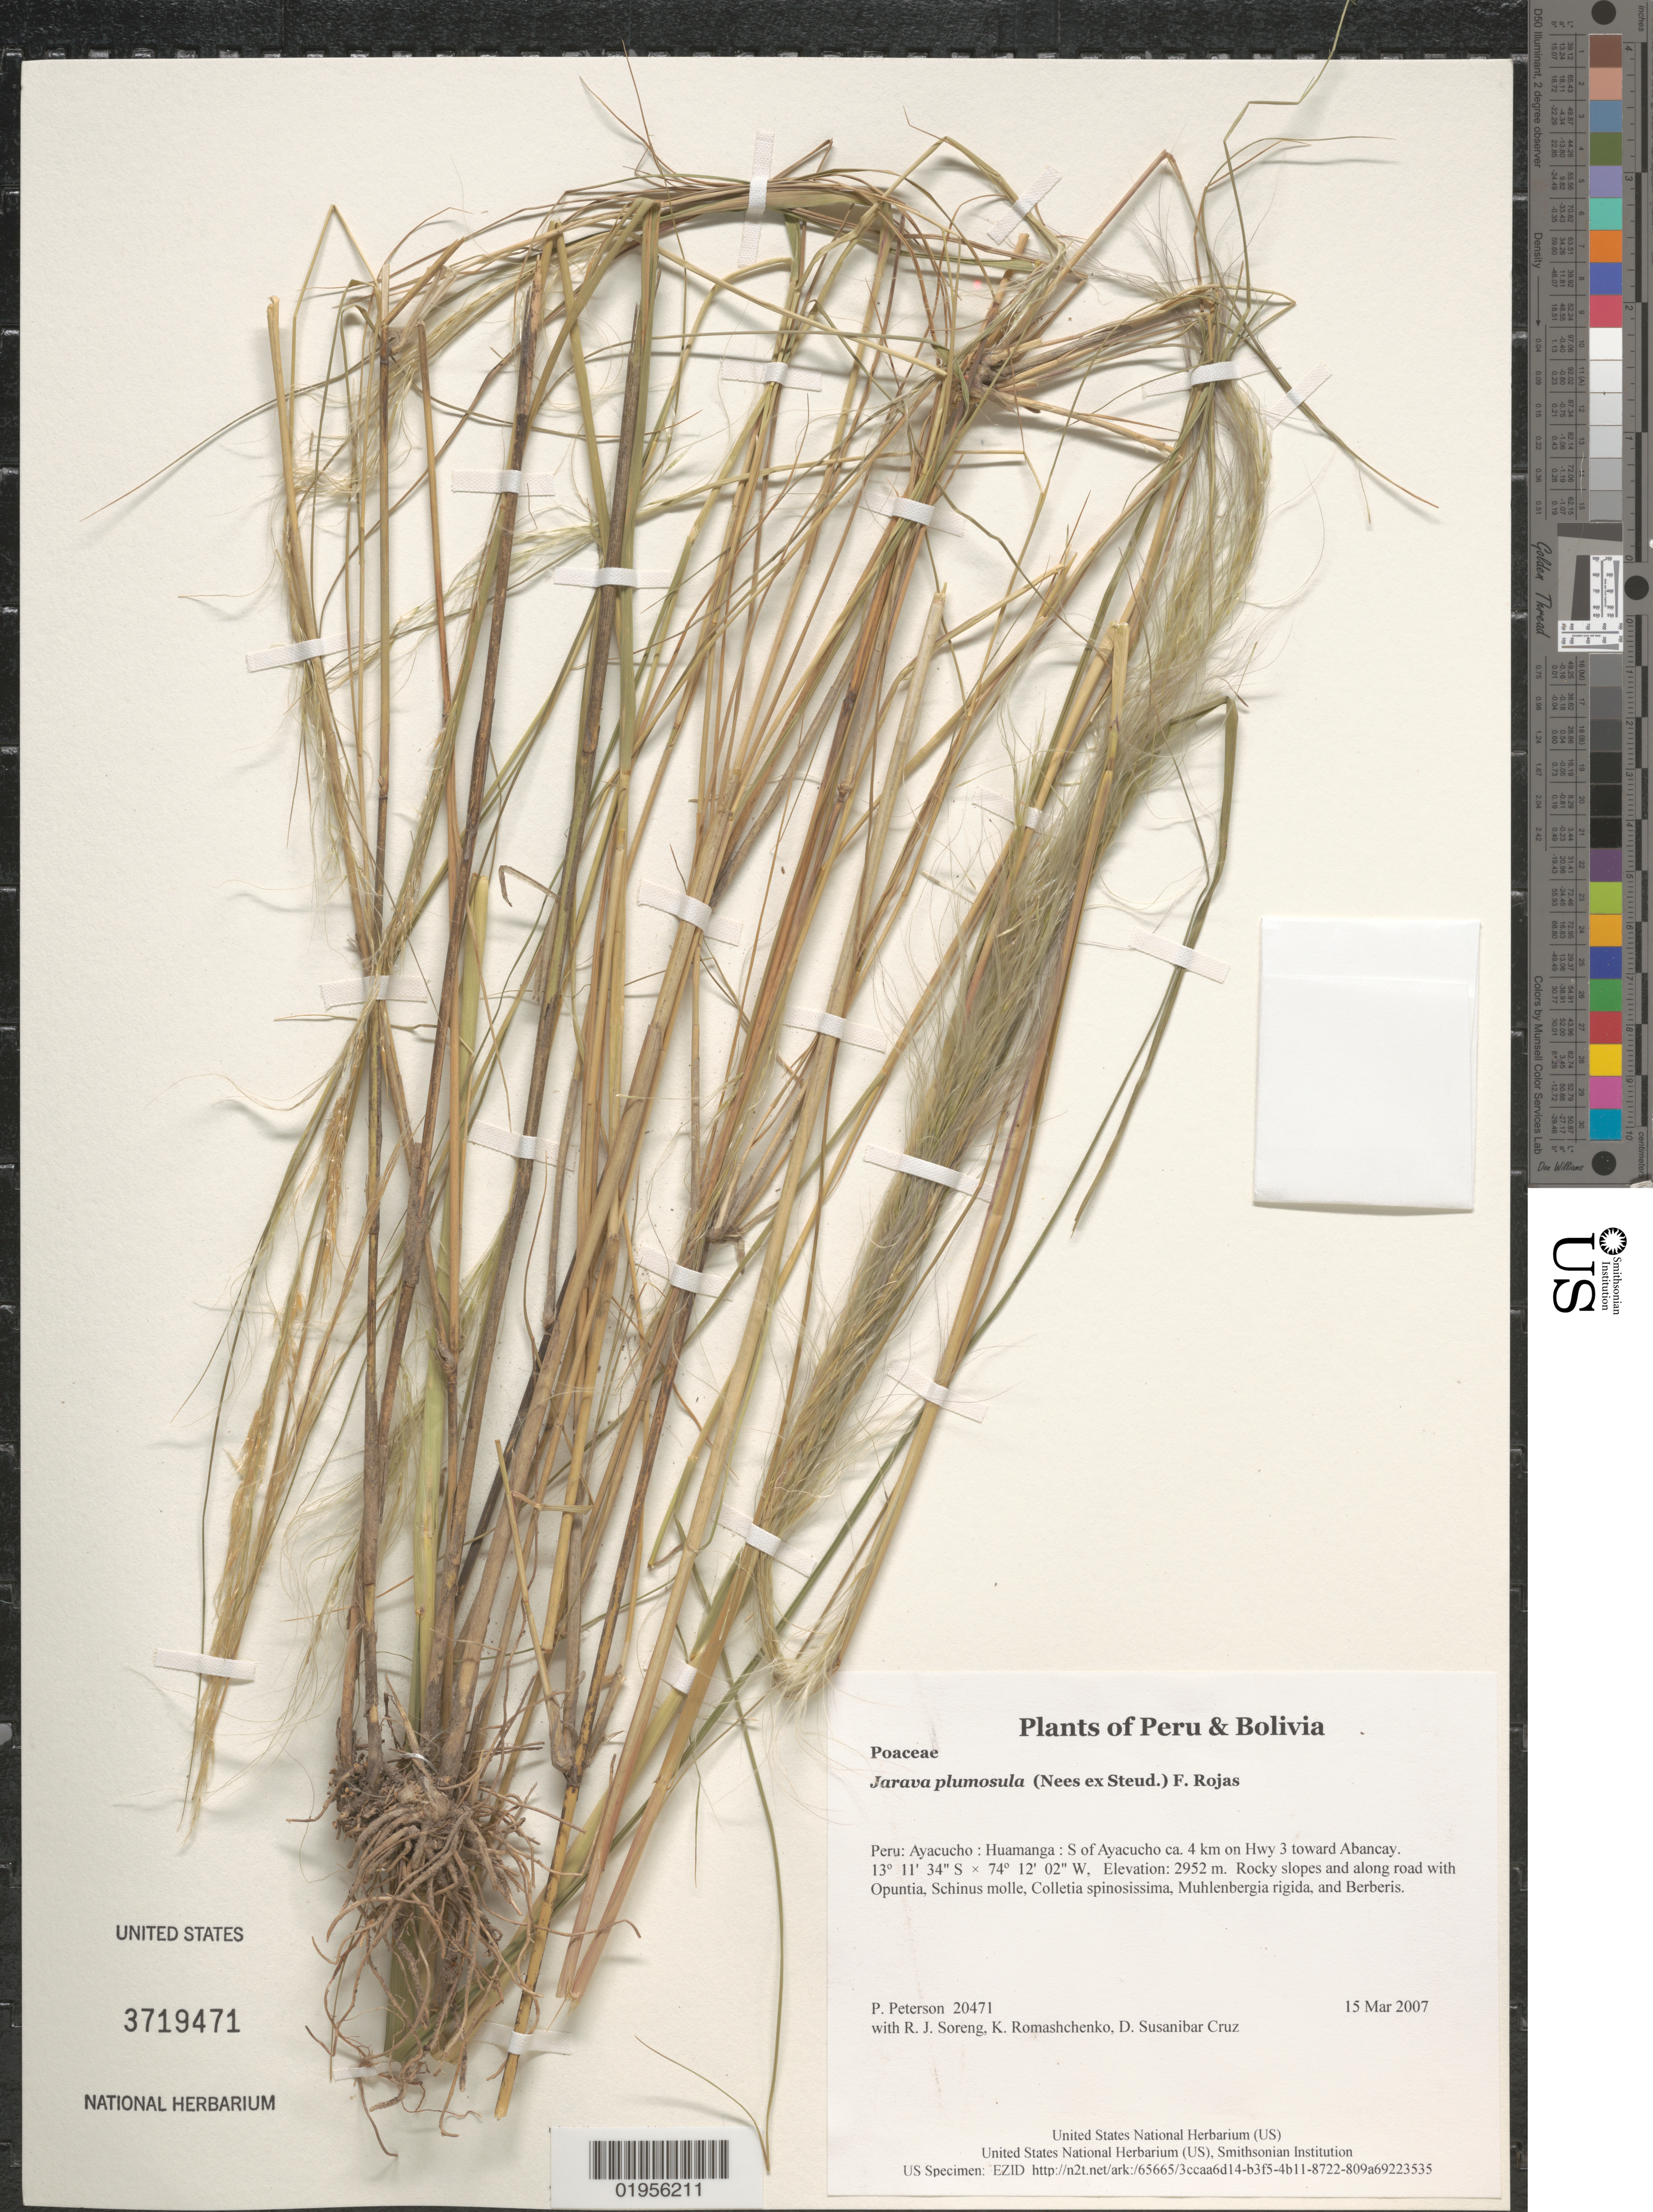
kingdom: Plantae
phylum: Tracheophyta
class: Liliopsida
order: Poales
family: Poaceae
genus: Jarava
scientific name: Jarava plumosula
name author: (Nees ex Steud.) F. Rojas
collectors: P. M. Peterson, R. J. Soreng, K. Romashchenko & D. Susanibar Cruz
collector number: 20471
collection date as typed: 15 Mar 2007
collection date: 2007-03-15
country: Peru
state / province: Ayacucho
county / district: Huamanga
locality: S of Ayacucho ca. 4 km on Hwy 3 toward Abancay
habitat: Rocky slopes and along road with Opuntia, Schinus molle, Colletia spinosissima, Muhlenbergia rigida, and Berberis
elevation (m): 2952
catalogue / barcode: US 3719471